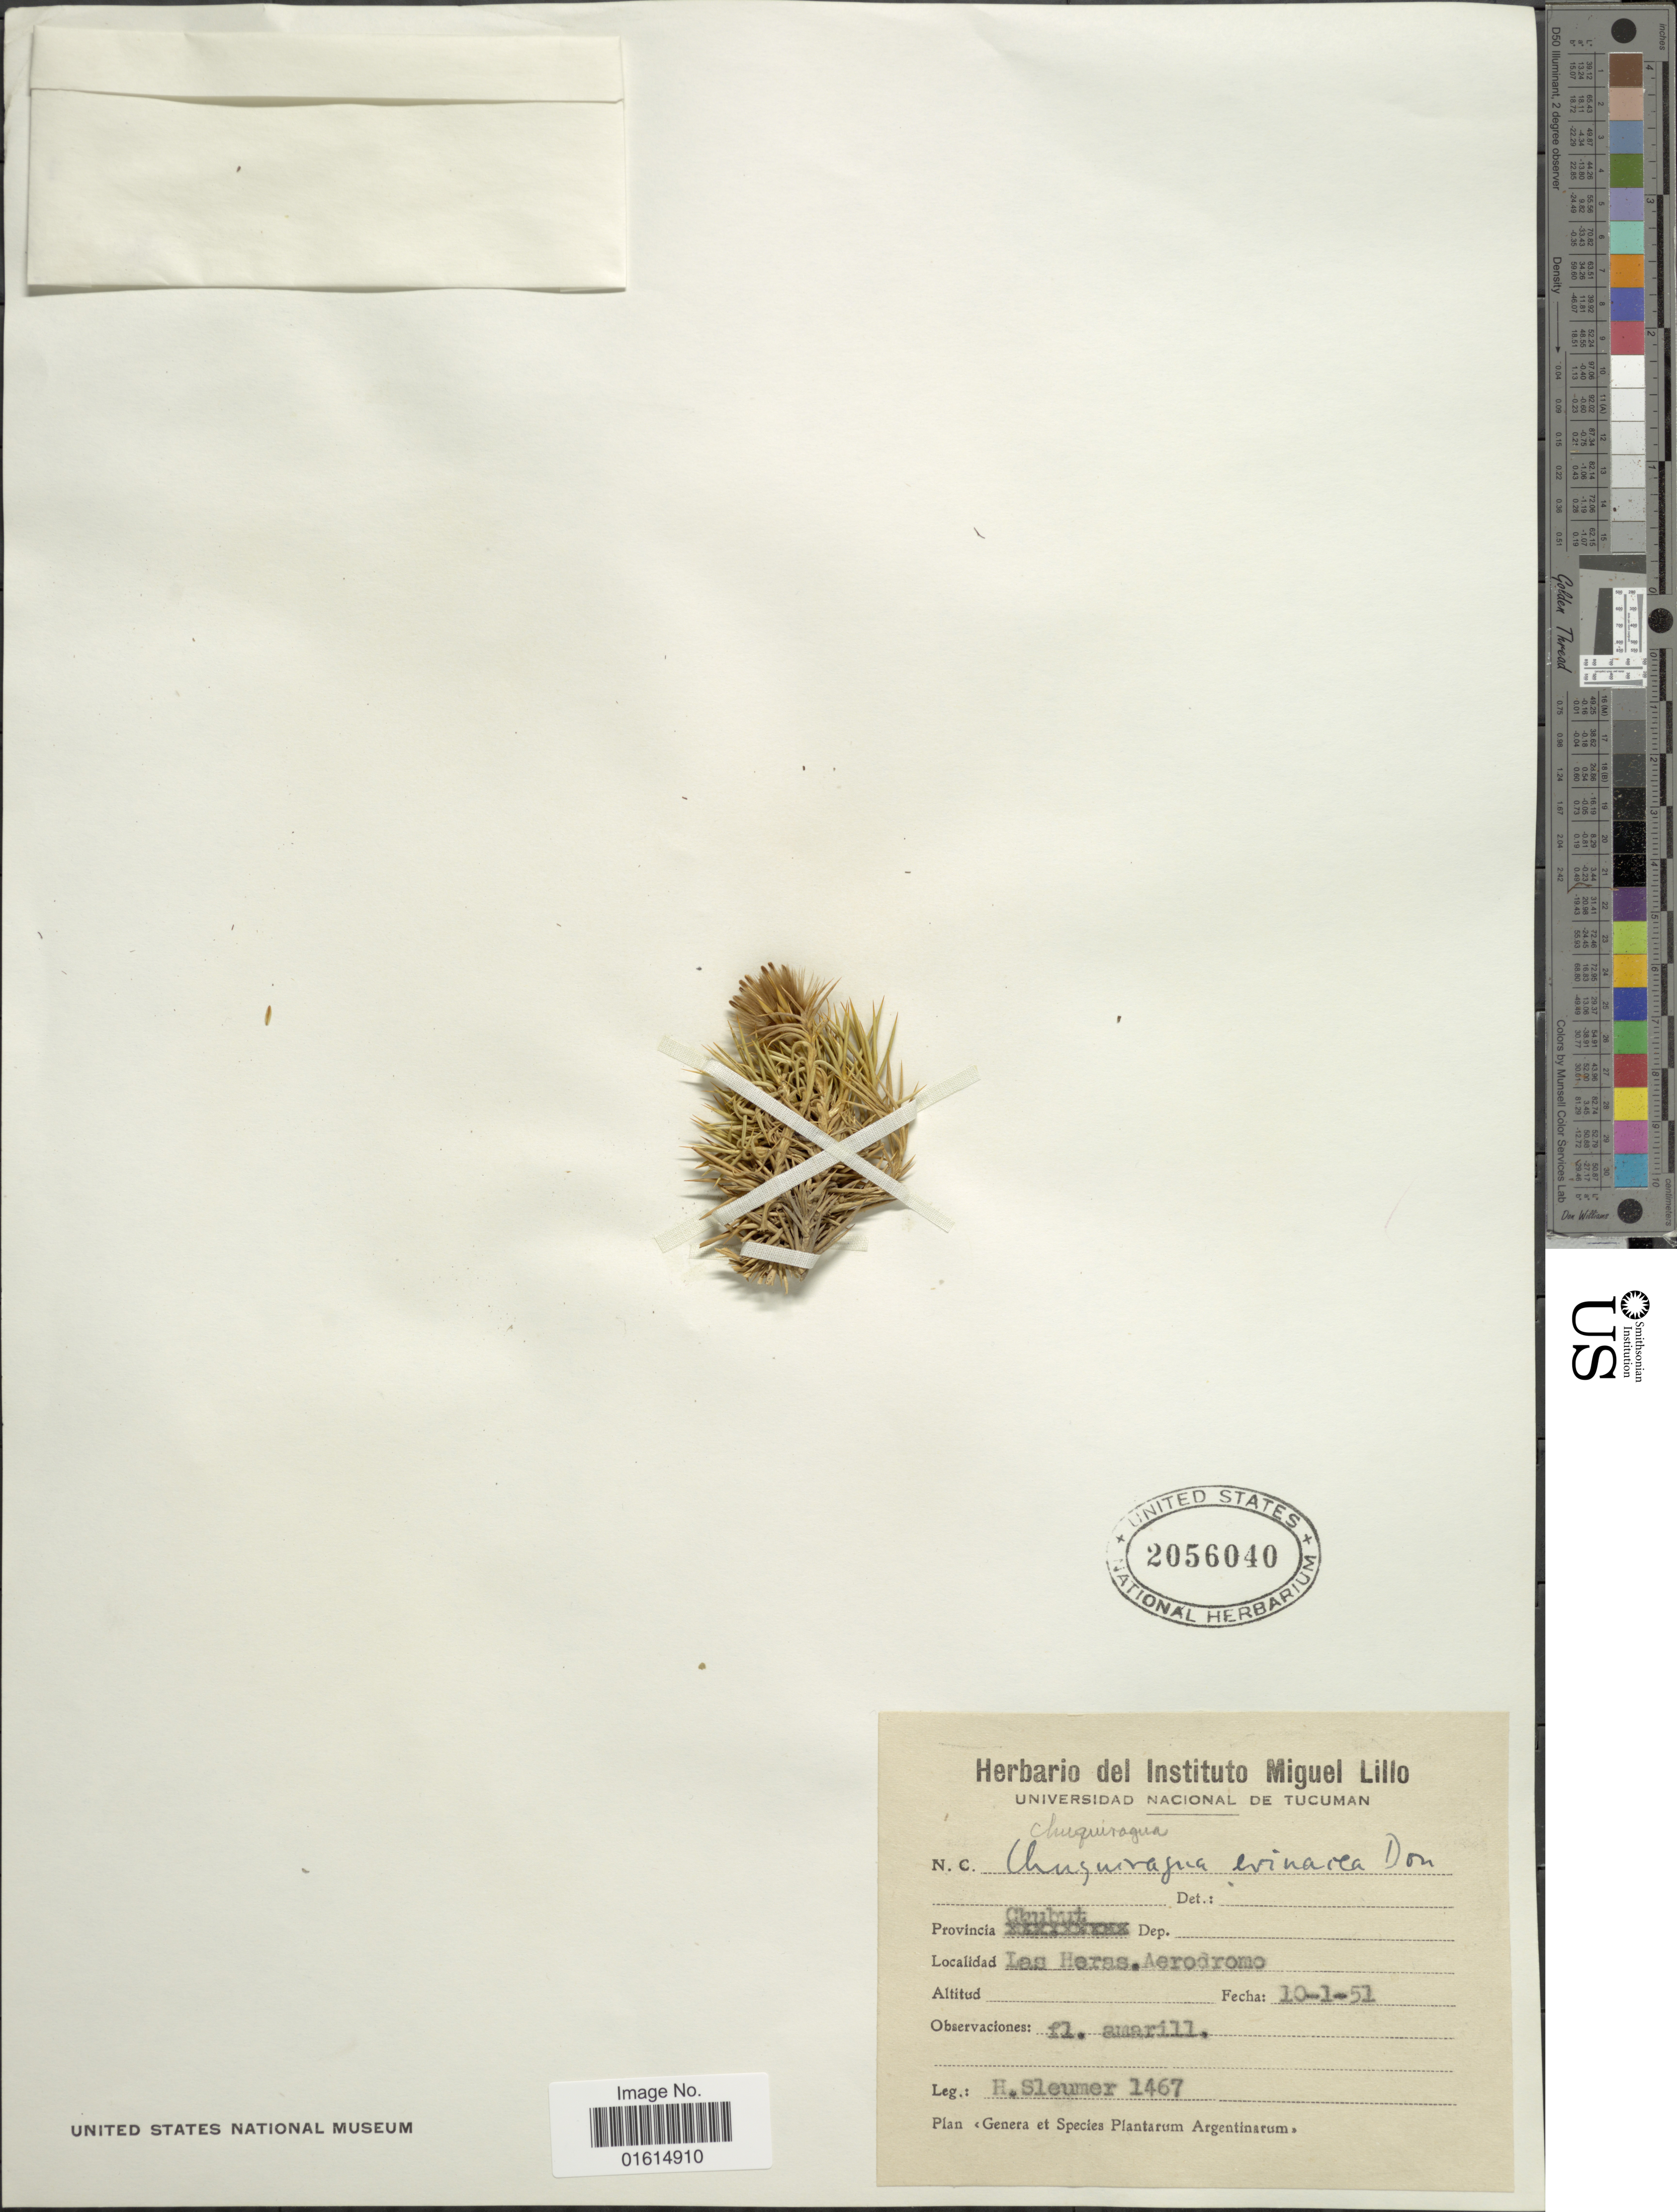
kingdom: Plantae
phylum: Tracheophyta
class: Magnoliopsida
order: Asterales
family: Asteraceae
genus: Chuquiraga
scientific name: Chuquiraga erinacea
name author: D. Don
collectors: H. O. Sleumer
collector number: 1467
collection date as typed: Transcribed d/m/y: 10/1/51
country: Argentina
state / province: Chubut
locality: Provincia Chubut, Las Horas, Aerodromo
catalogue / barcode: US 2056040